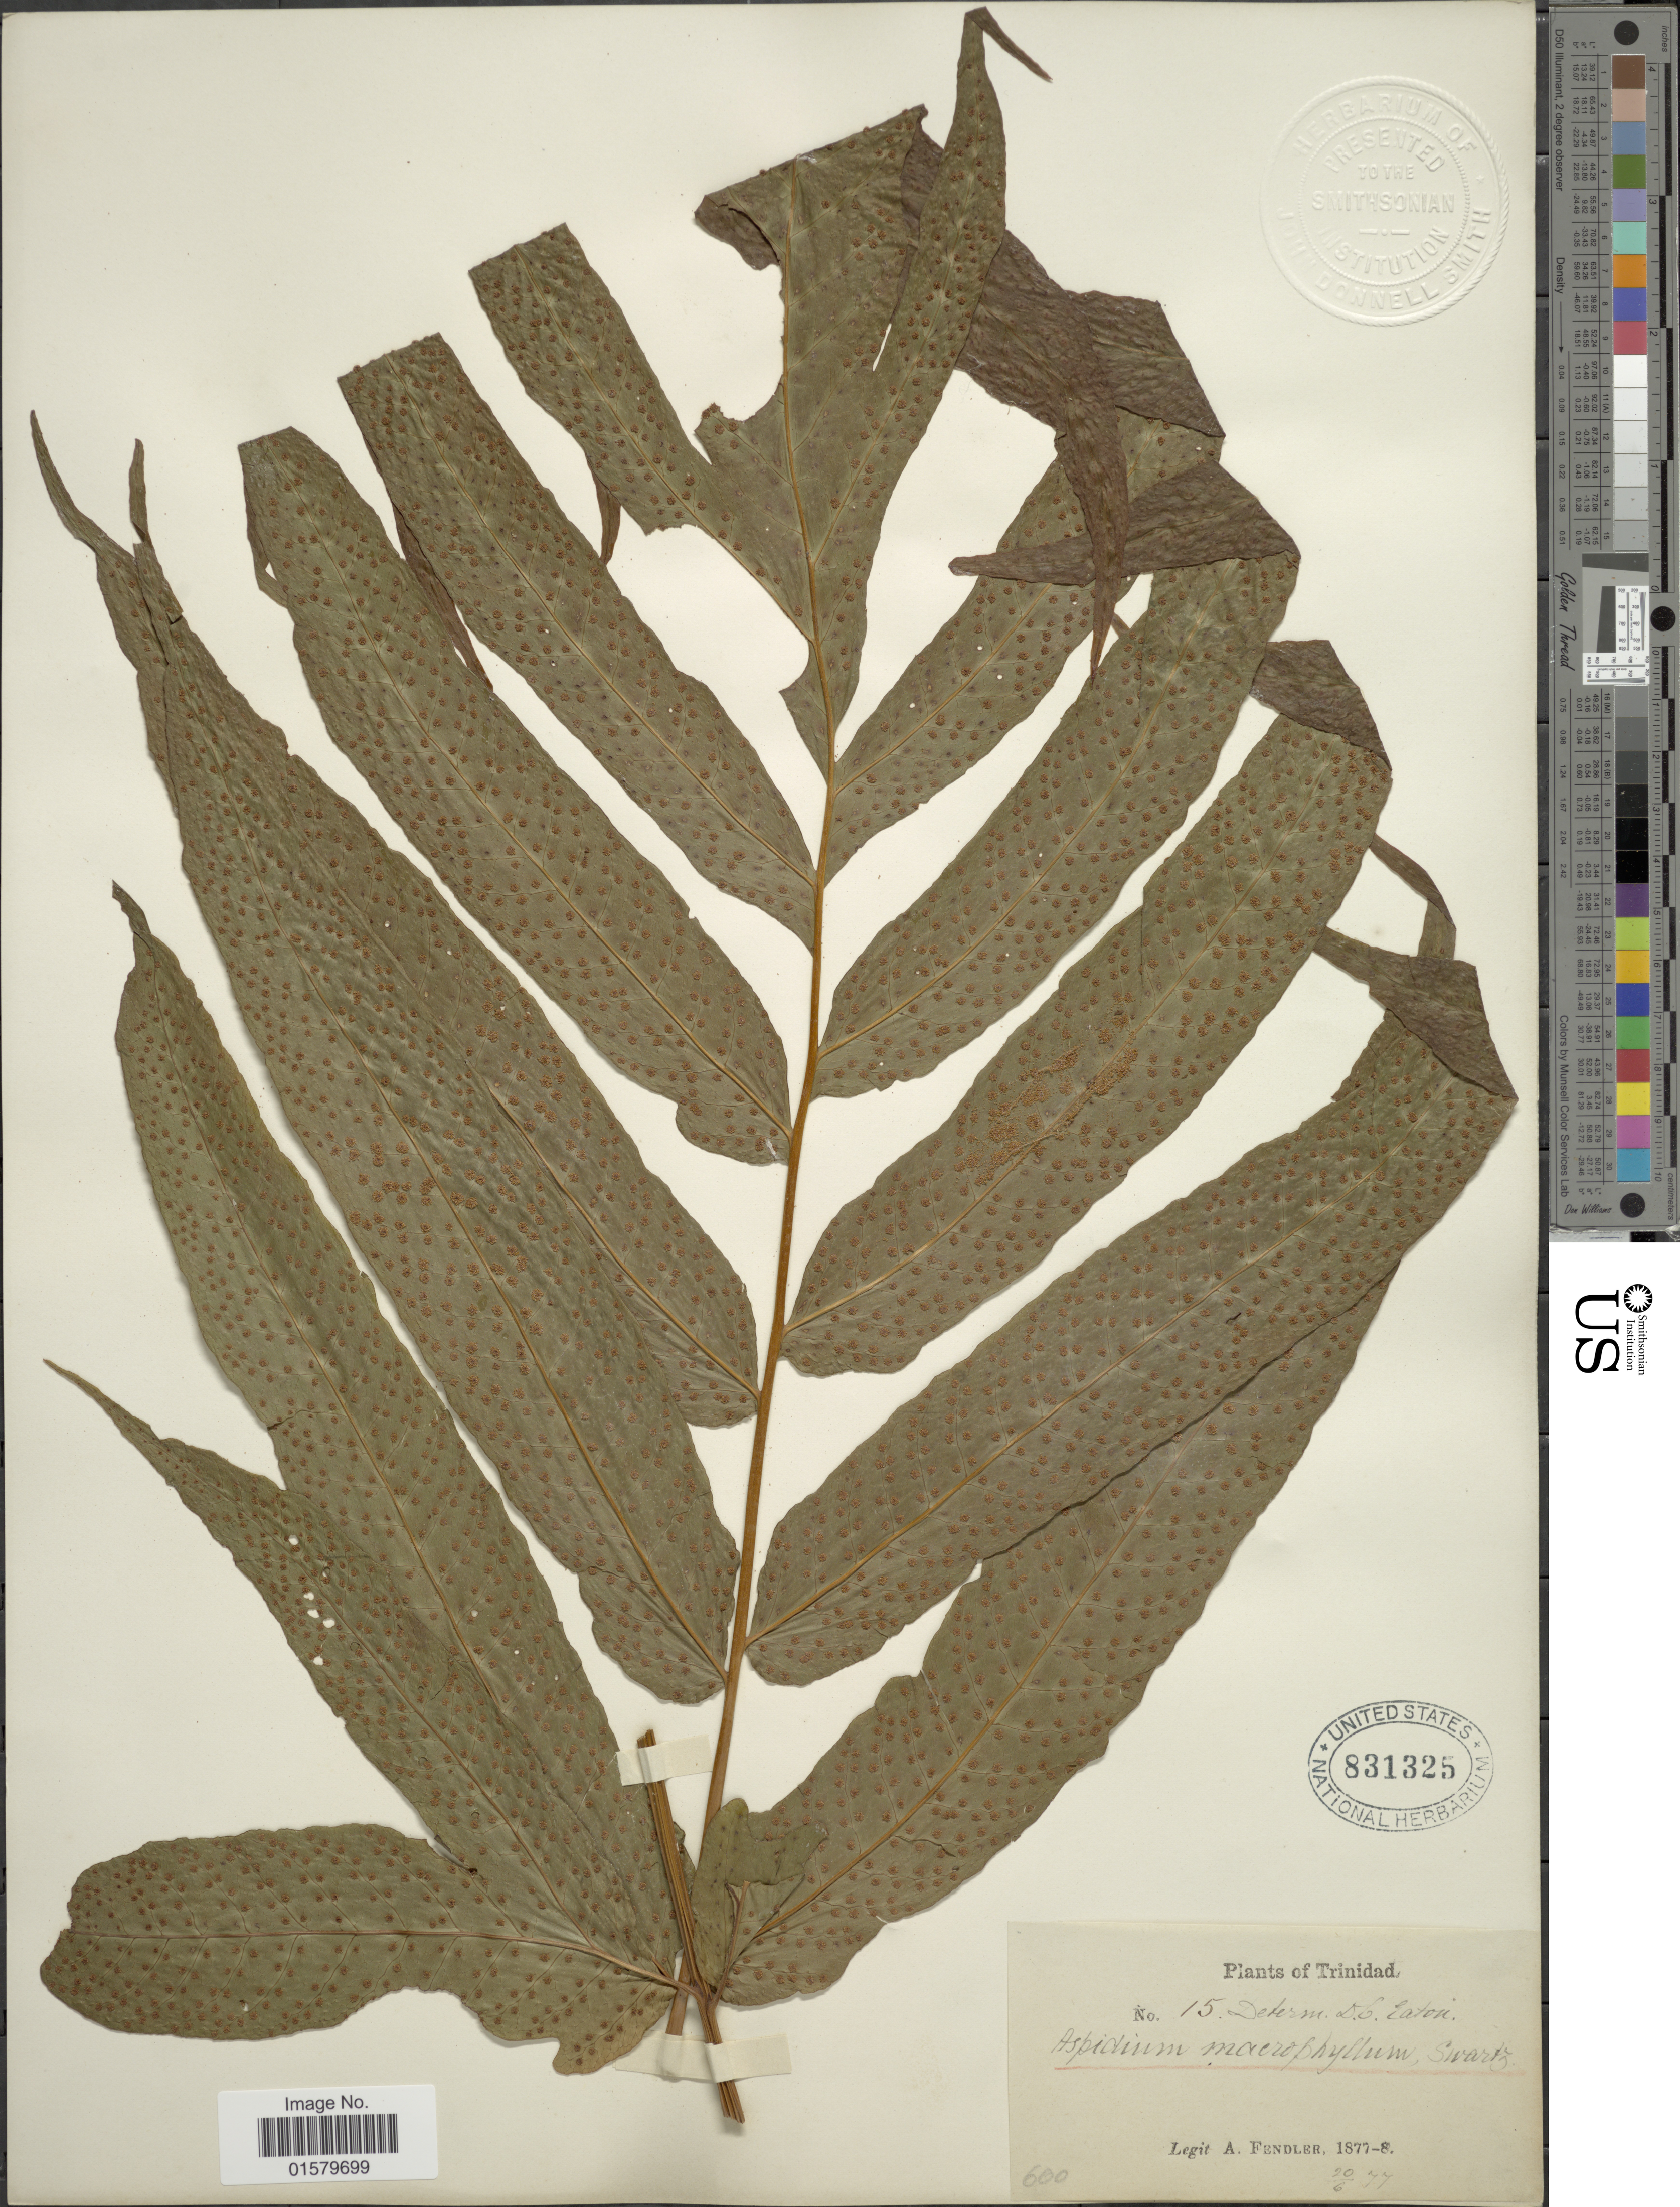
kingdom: Plantae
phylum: Tracheophyta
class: Polypodiopsida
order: Polypodiales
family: Tectariaceae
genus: Tectaria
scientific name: Tectaria incisa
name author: Cav.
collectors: A. Fendler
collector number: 15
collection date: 1877-06-20/1878-06-20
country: Trinidad and Tobago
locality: Trinidad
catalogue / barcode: US 831325